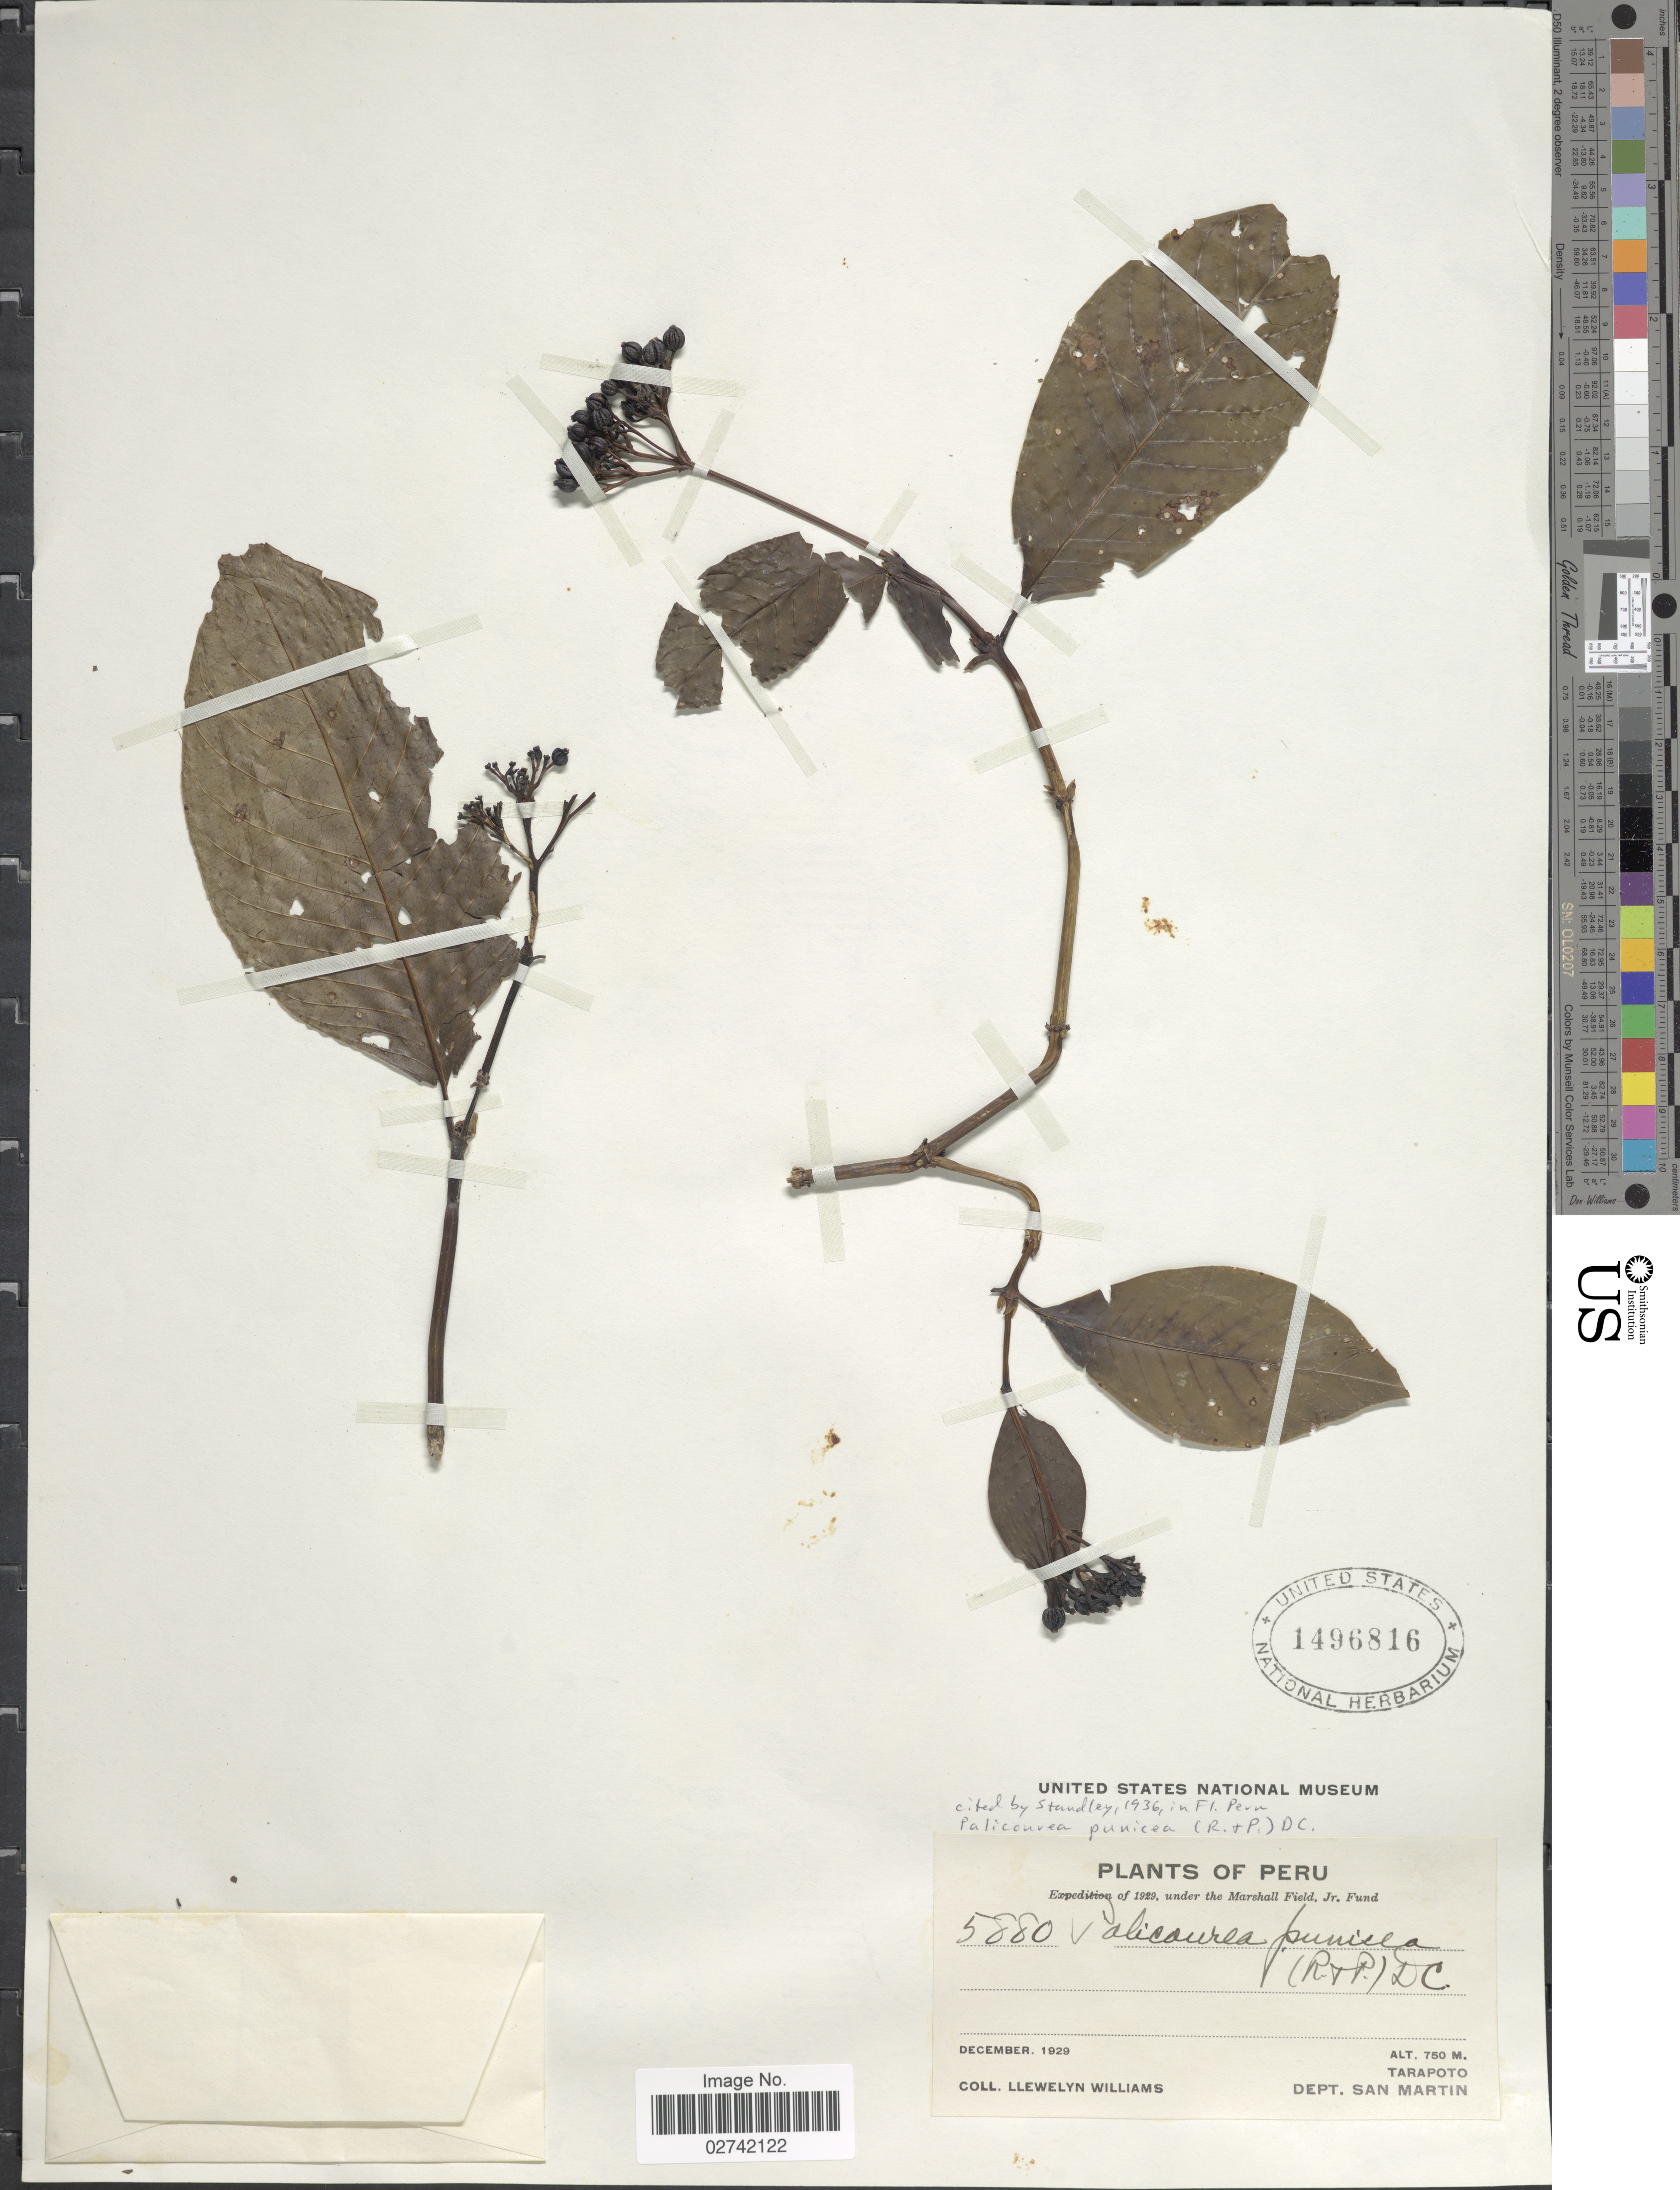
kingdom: Plantae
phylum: Tracheophyta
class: Magnoliopsida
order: Gentianales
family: Rubiaceae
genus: Palicourea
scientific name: Palicourea punicea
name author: (Ruiz & Pav.) DC.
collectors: Ll. Williams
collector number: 5880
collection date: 1929-12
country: Peru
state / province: San Martín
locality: Tarapoto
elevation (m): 750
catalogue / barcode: US 1496816